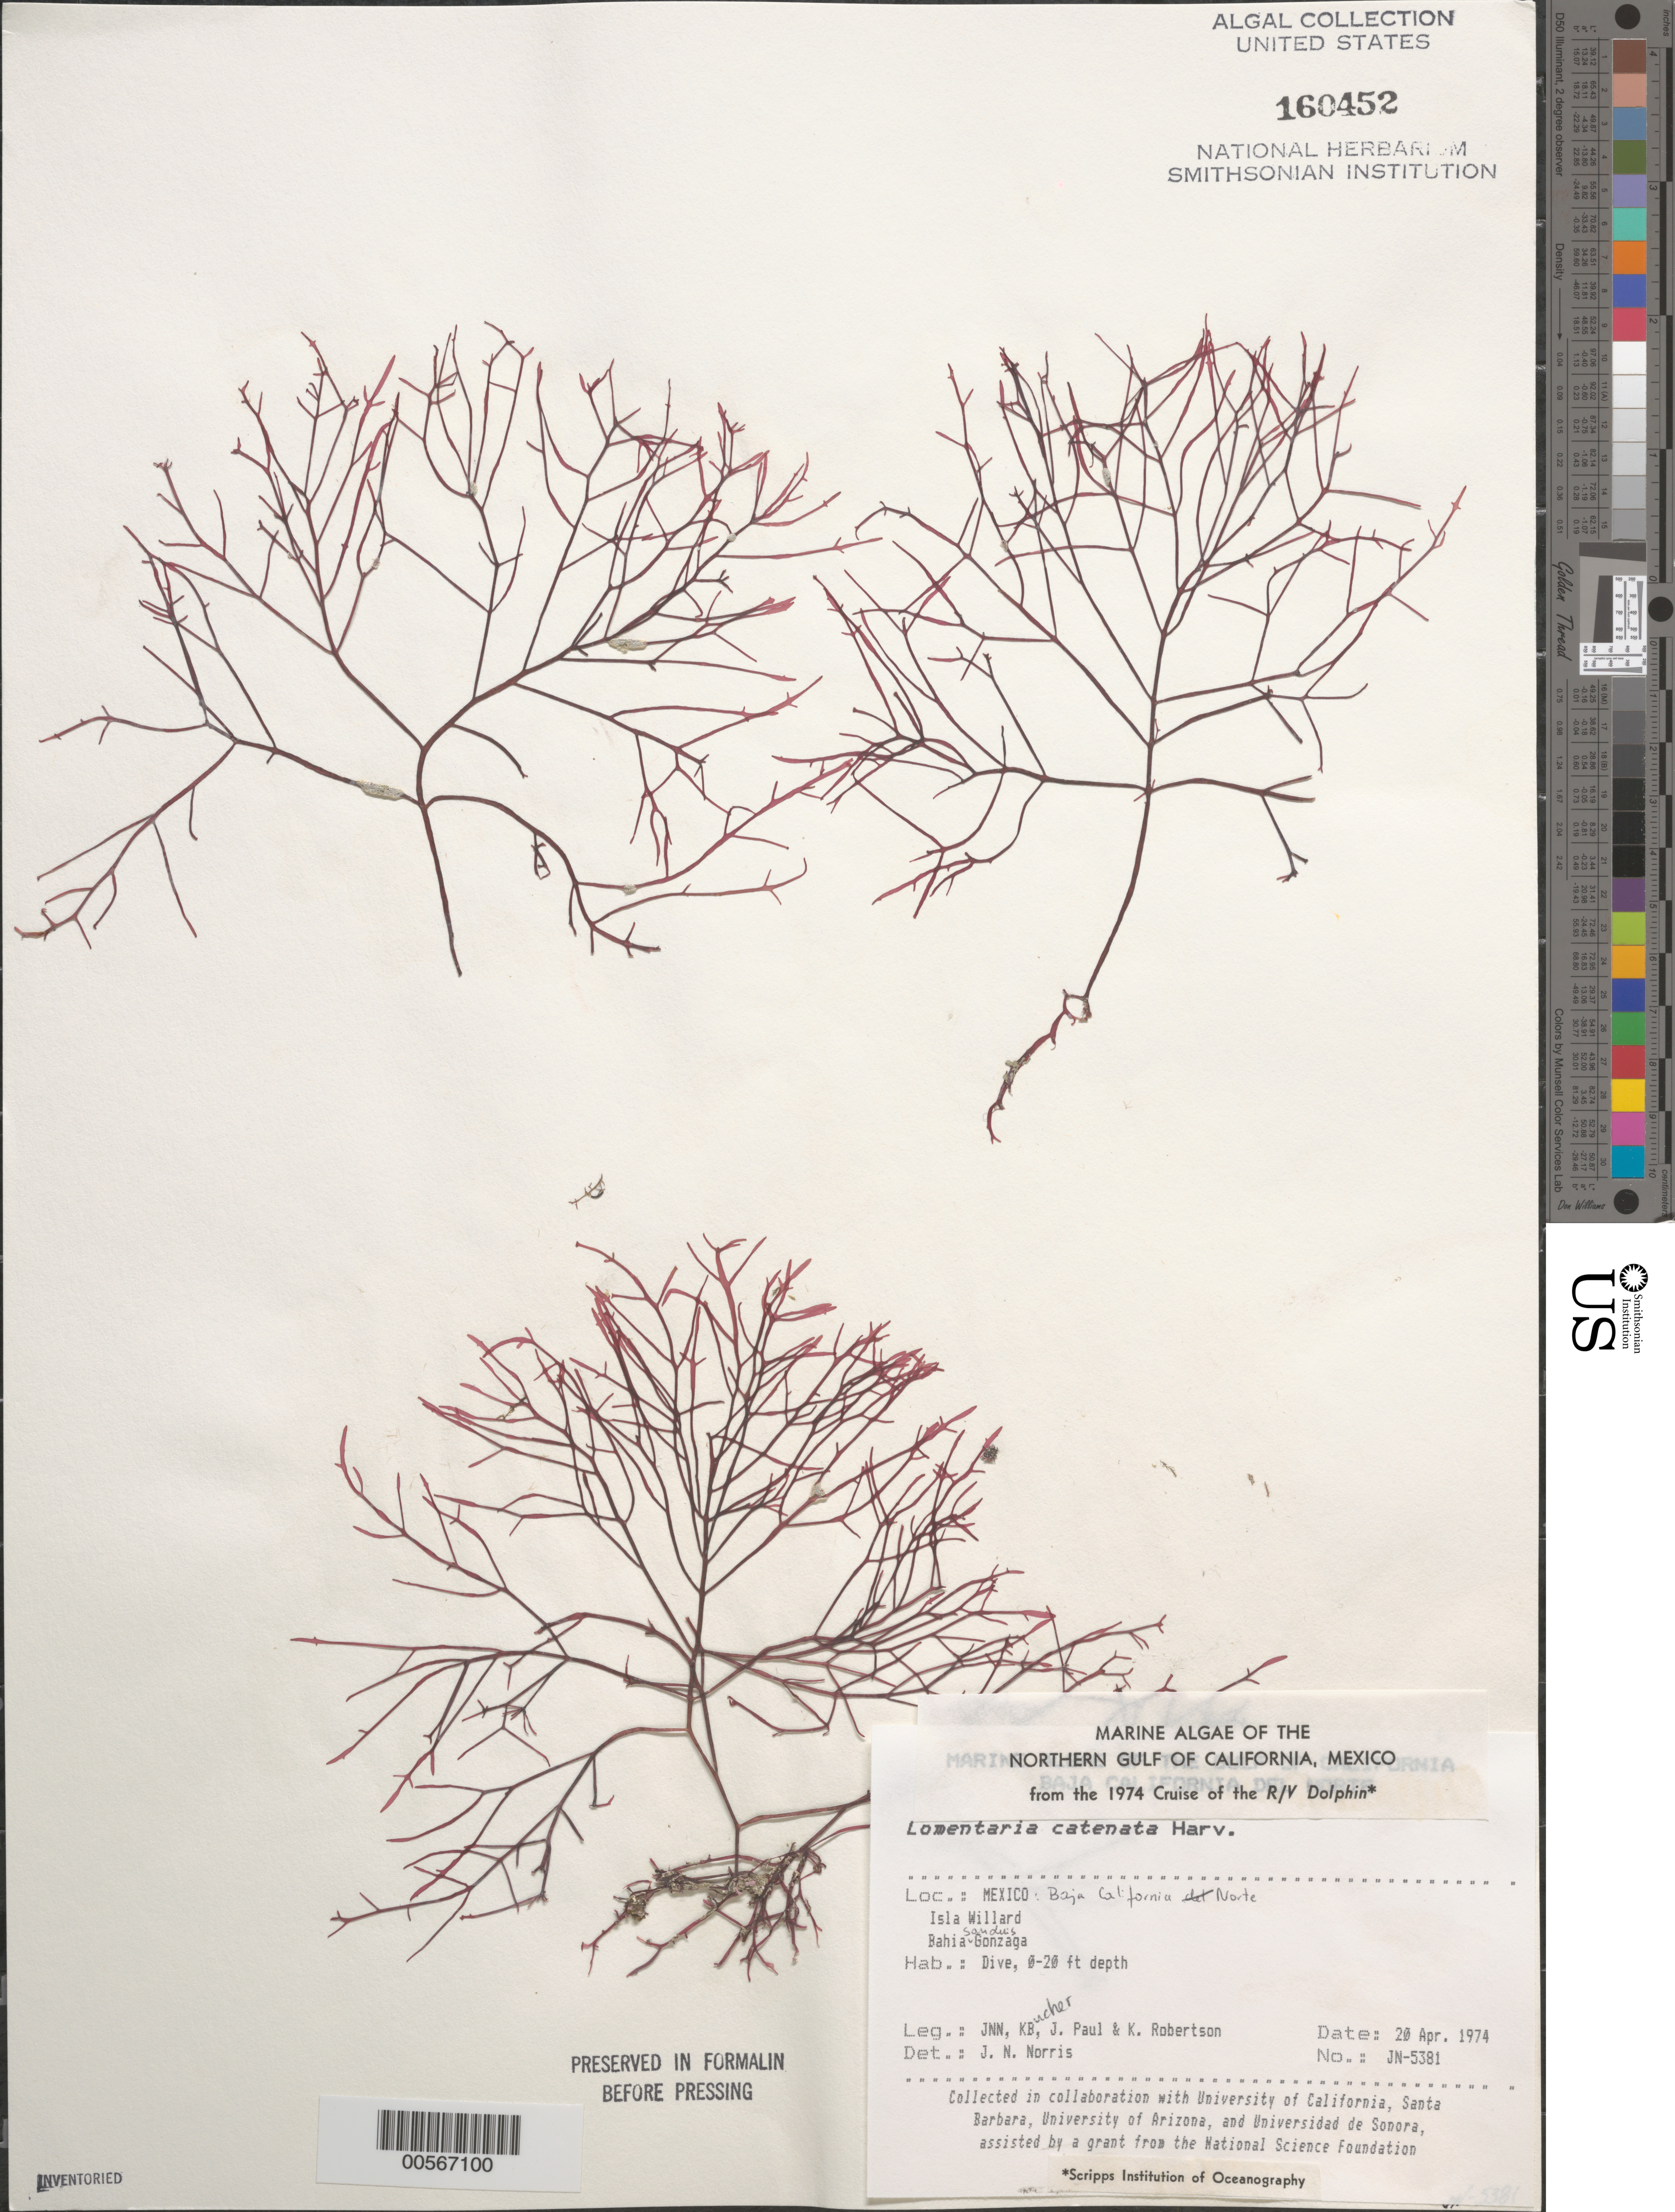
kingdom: Plantae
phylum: Rhodophyta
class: Florideophyceae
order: Rhodymeniales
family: Lomentariaceae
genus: Fushitsunagia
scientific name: Fushitsunagia catenata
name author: (Harv.) Filloramo & G.W. Saunders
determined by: Algae name updating Project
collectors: J. N. Norris, K. E. Bucher, J. Paul & K. Robertson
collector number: JN-5381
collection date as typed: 20 Apr 1974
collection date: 1974-04-20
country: Mexico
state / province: Baja California Norte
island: Isla Willard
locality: Bahia San Luis Gonzaga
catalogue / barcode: US 160452